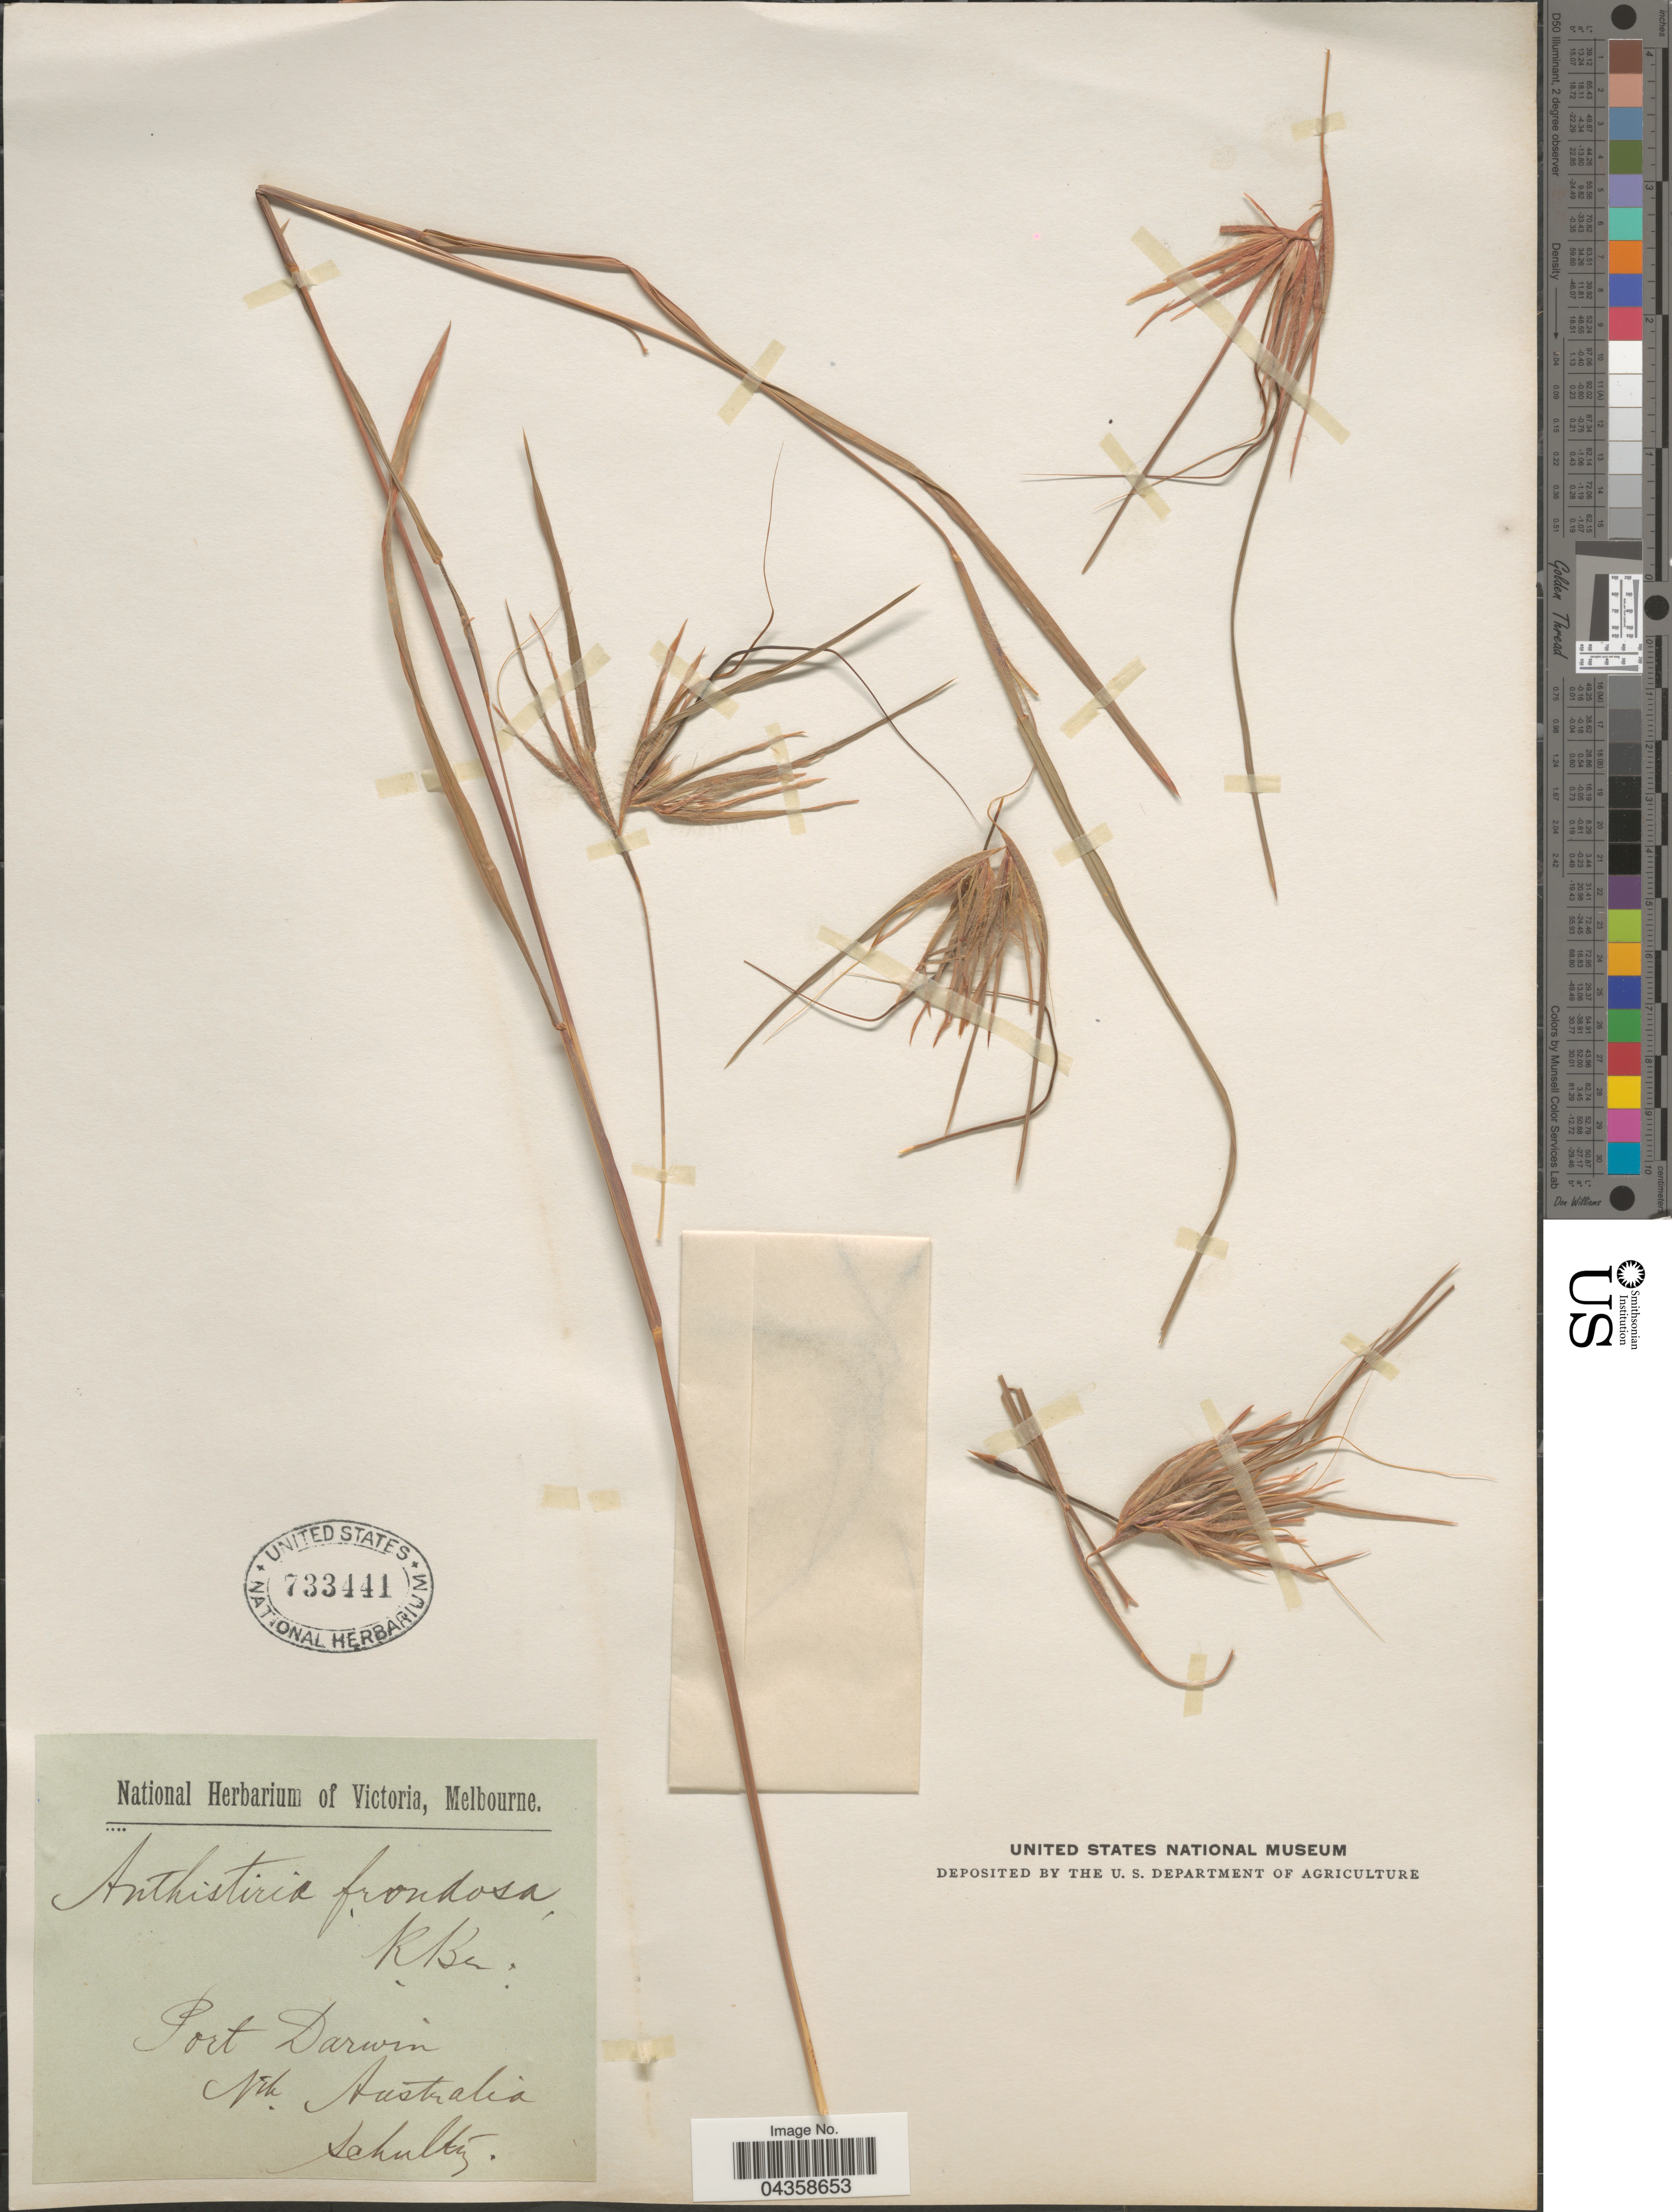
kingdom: Plantae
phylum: Tracheophyta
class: Liliopsida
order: Poales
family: Poaceae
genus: Themeda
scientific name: Themeda arguens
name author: (L.) Hack.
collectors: -. Schultz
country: Australia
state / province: Northern Territory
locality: Port Darwin, North Australia.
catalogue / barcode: US 733441